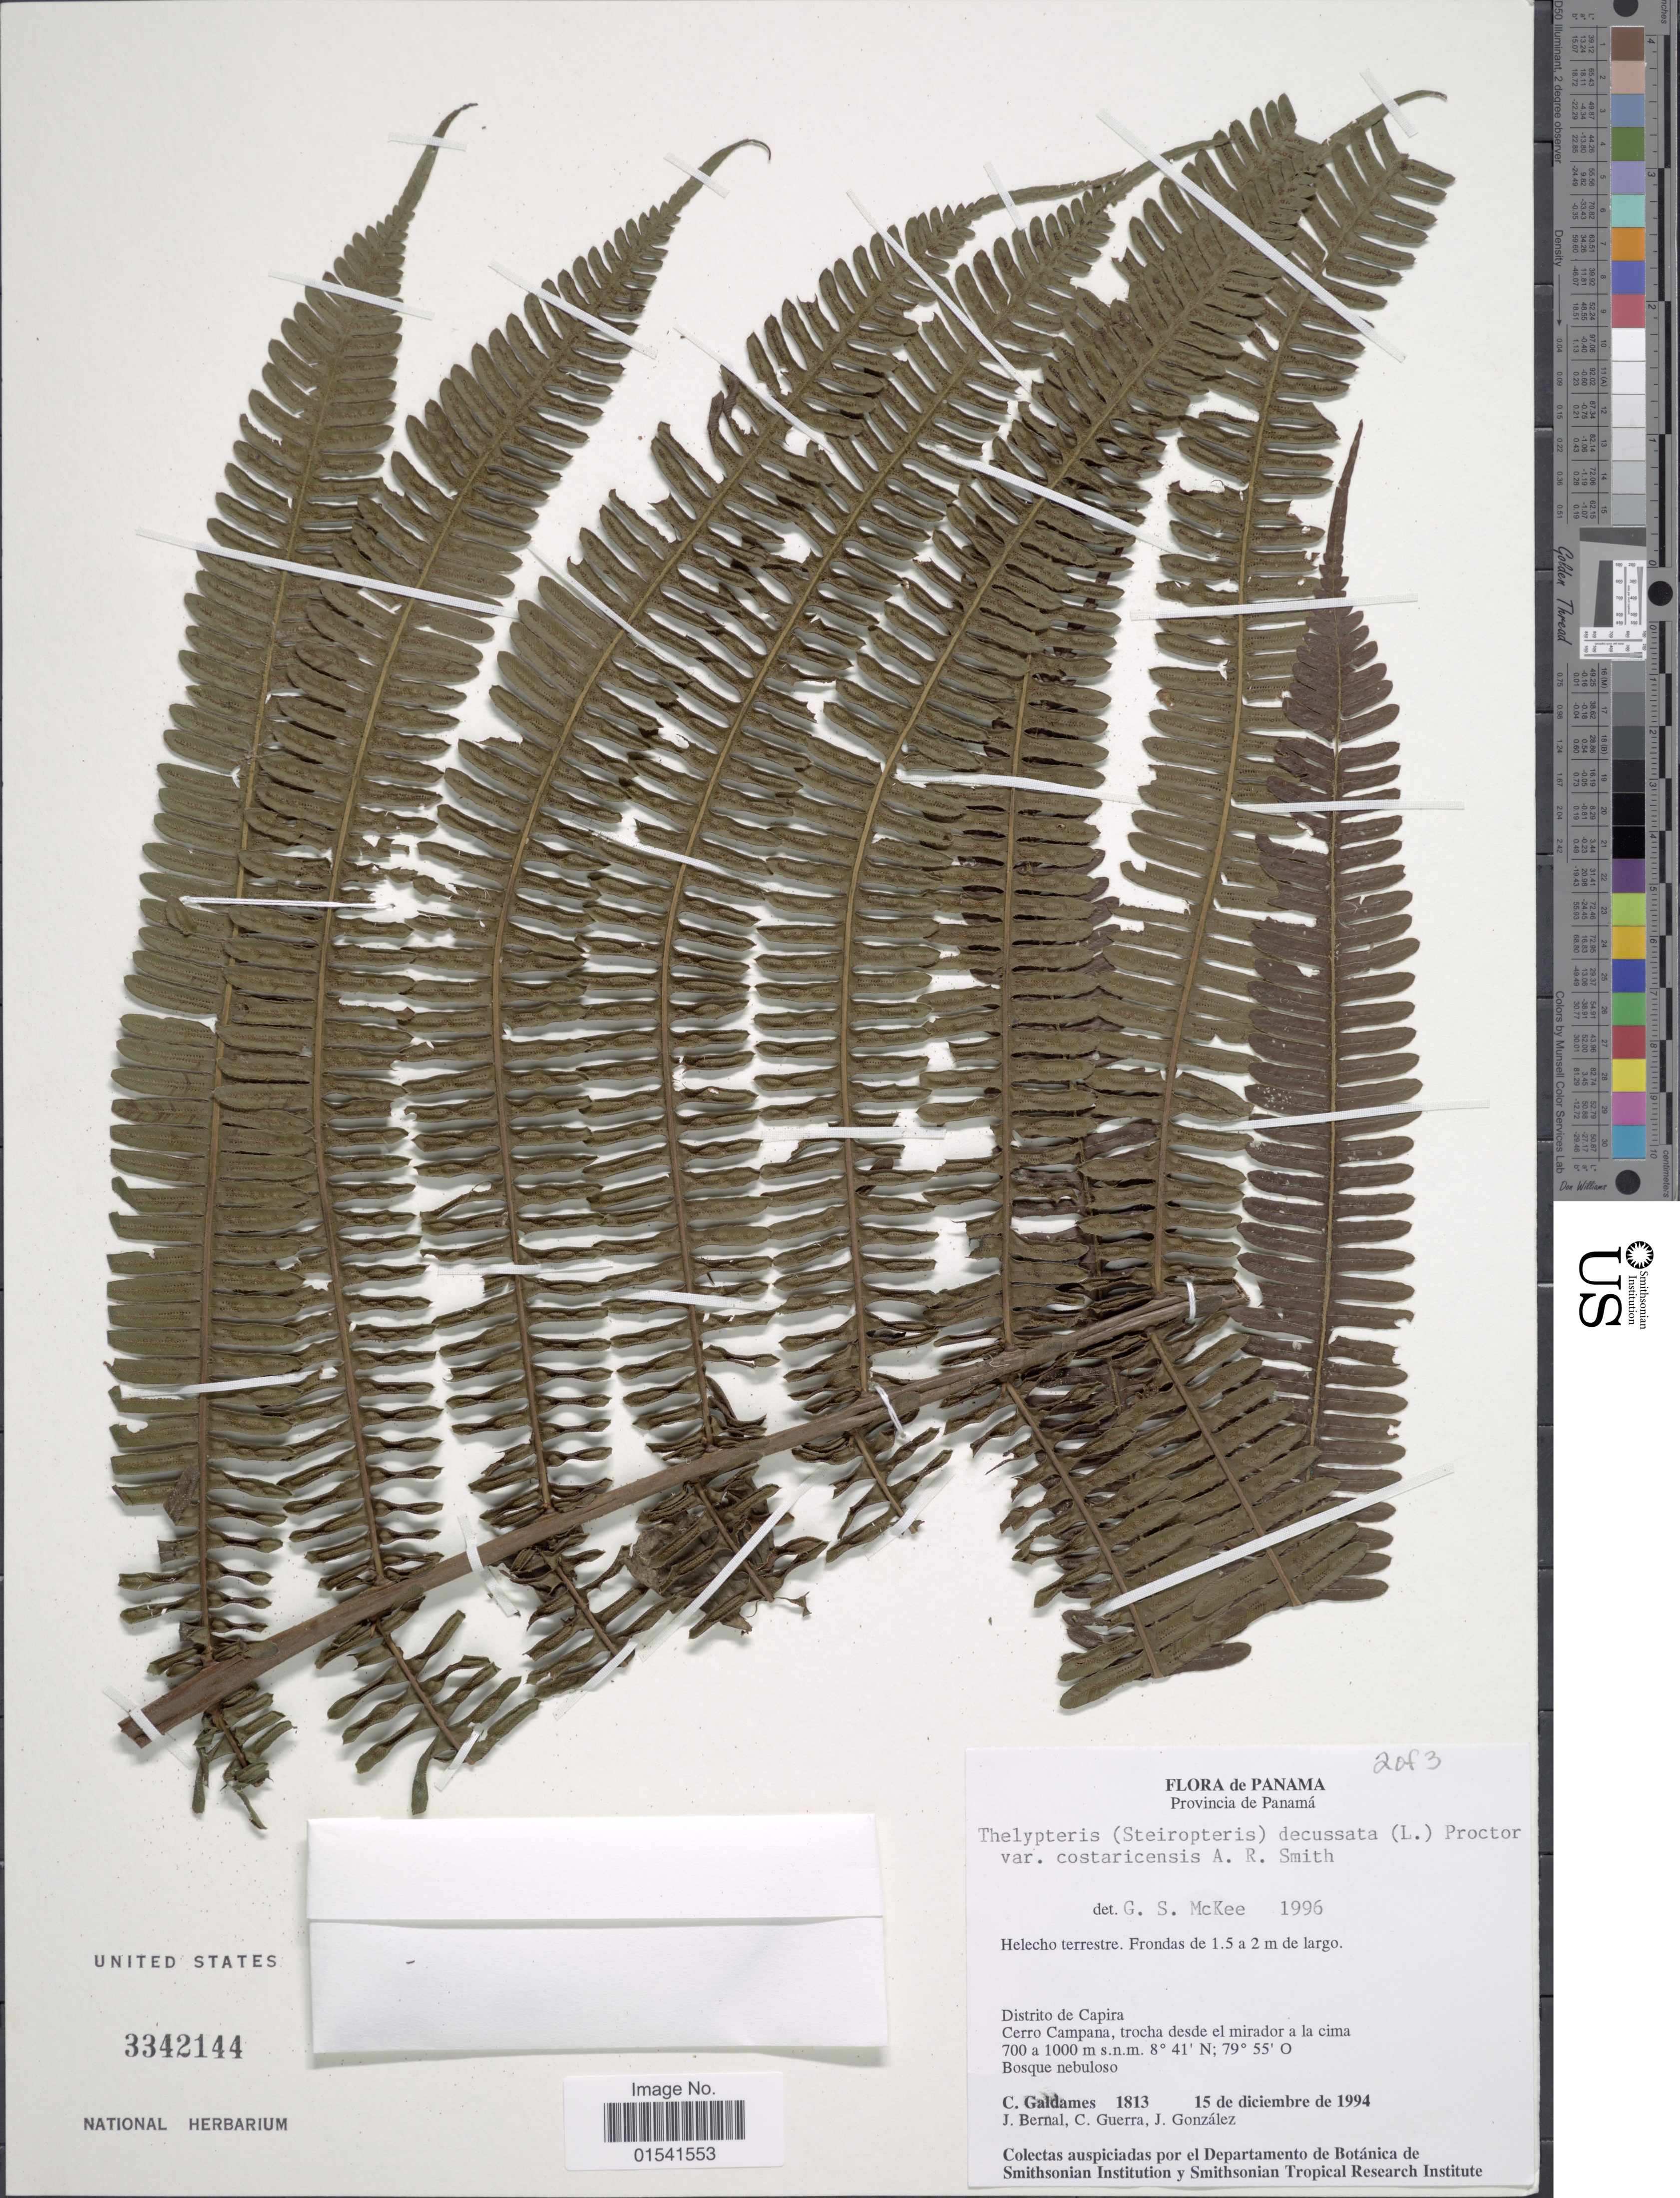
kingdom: Plantae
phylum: Tracheophyta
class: Polypodiopsida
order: Polypodiales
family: Thelypteridaceae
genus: Steiropteris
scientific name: Steiropteris decussata (L.) comb. nov., ined. 2015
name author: (L.)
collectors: C. Galdames, J. Bernal, C. Guerra & J. González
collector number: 1813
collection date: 1994-12-15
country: Panama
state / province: Panamá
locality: Distrito de Capira, Cerro Campana, trocha desde el mirador a la cima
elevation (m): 700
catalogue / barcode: US 3342144